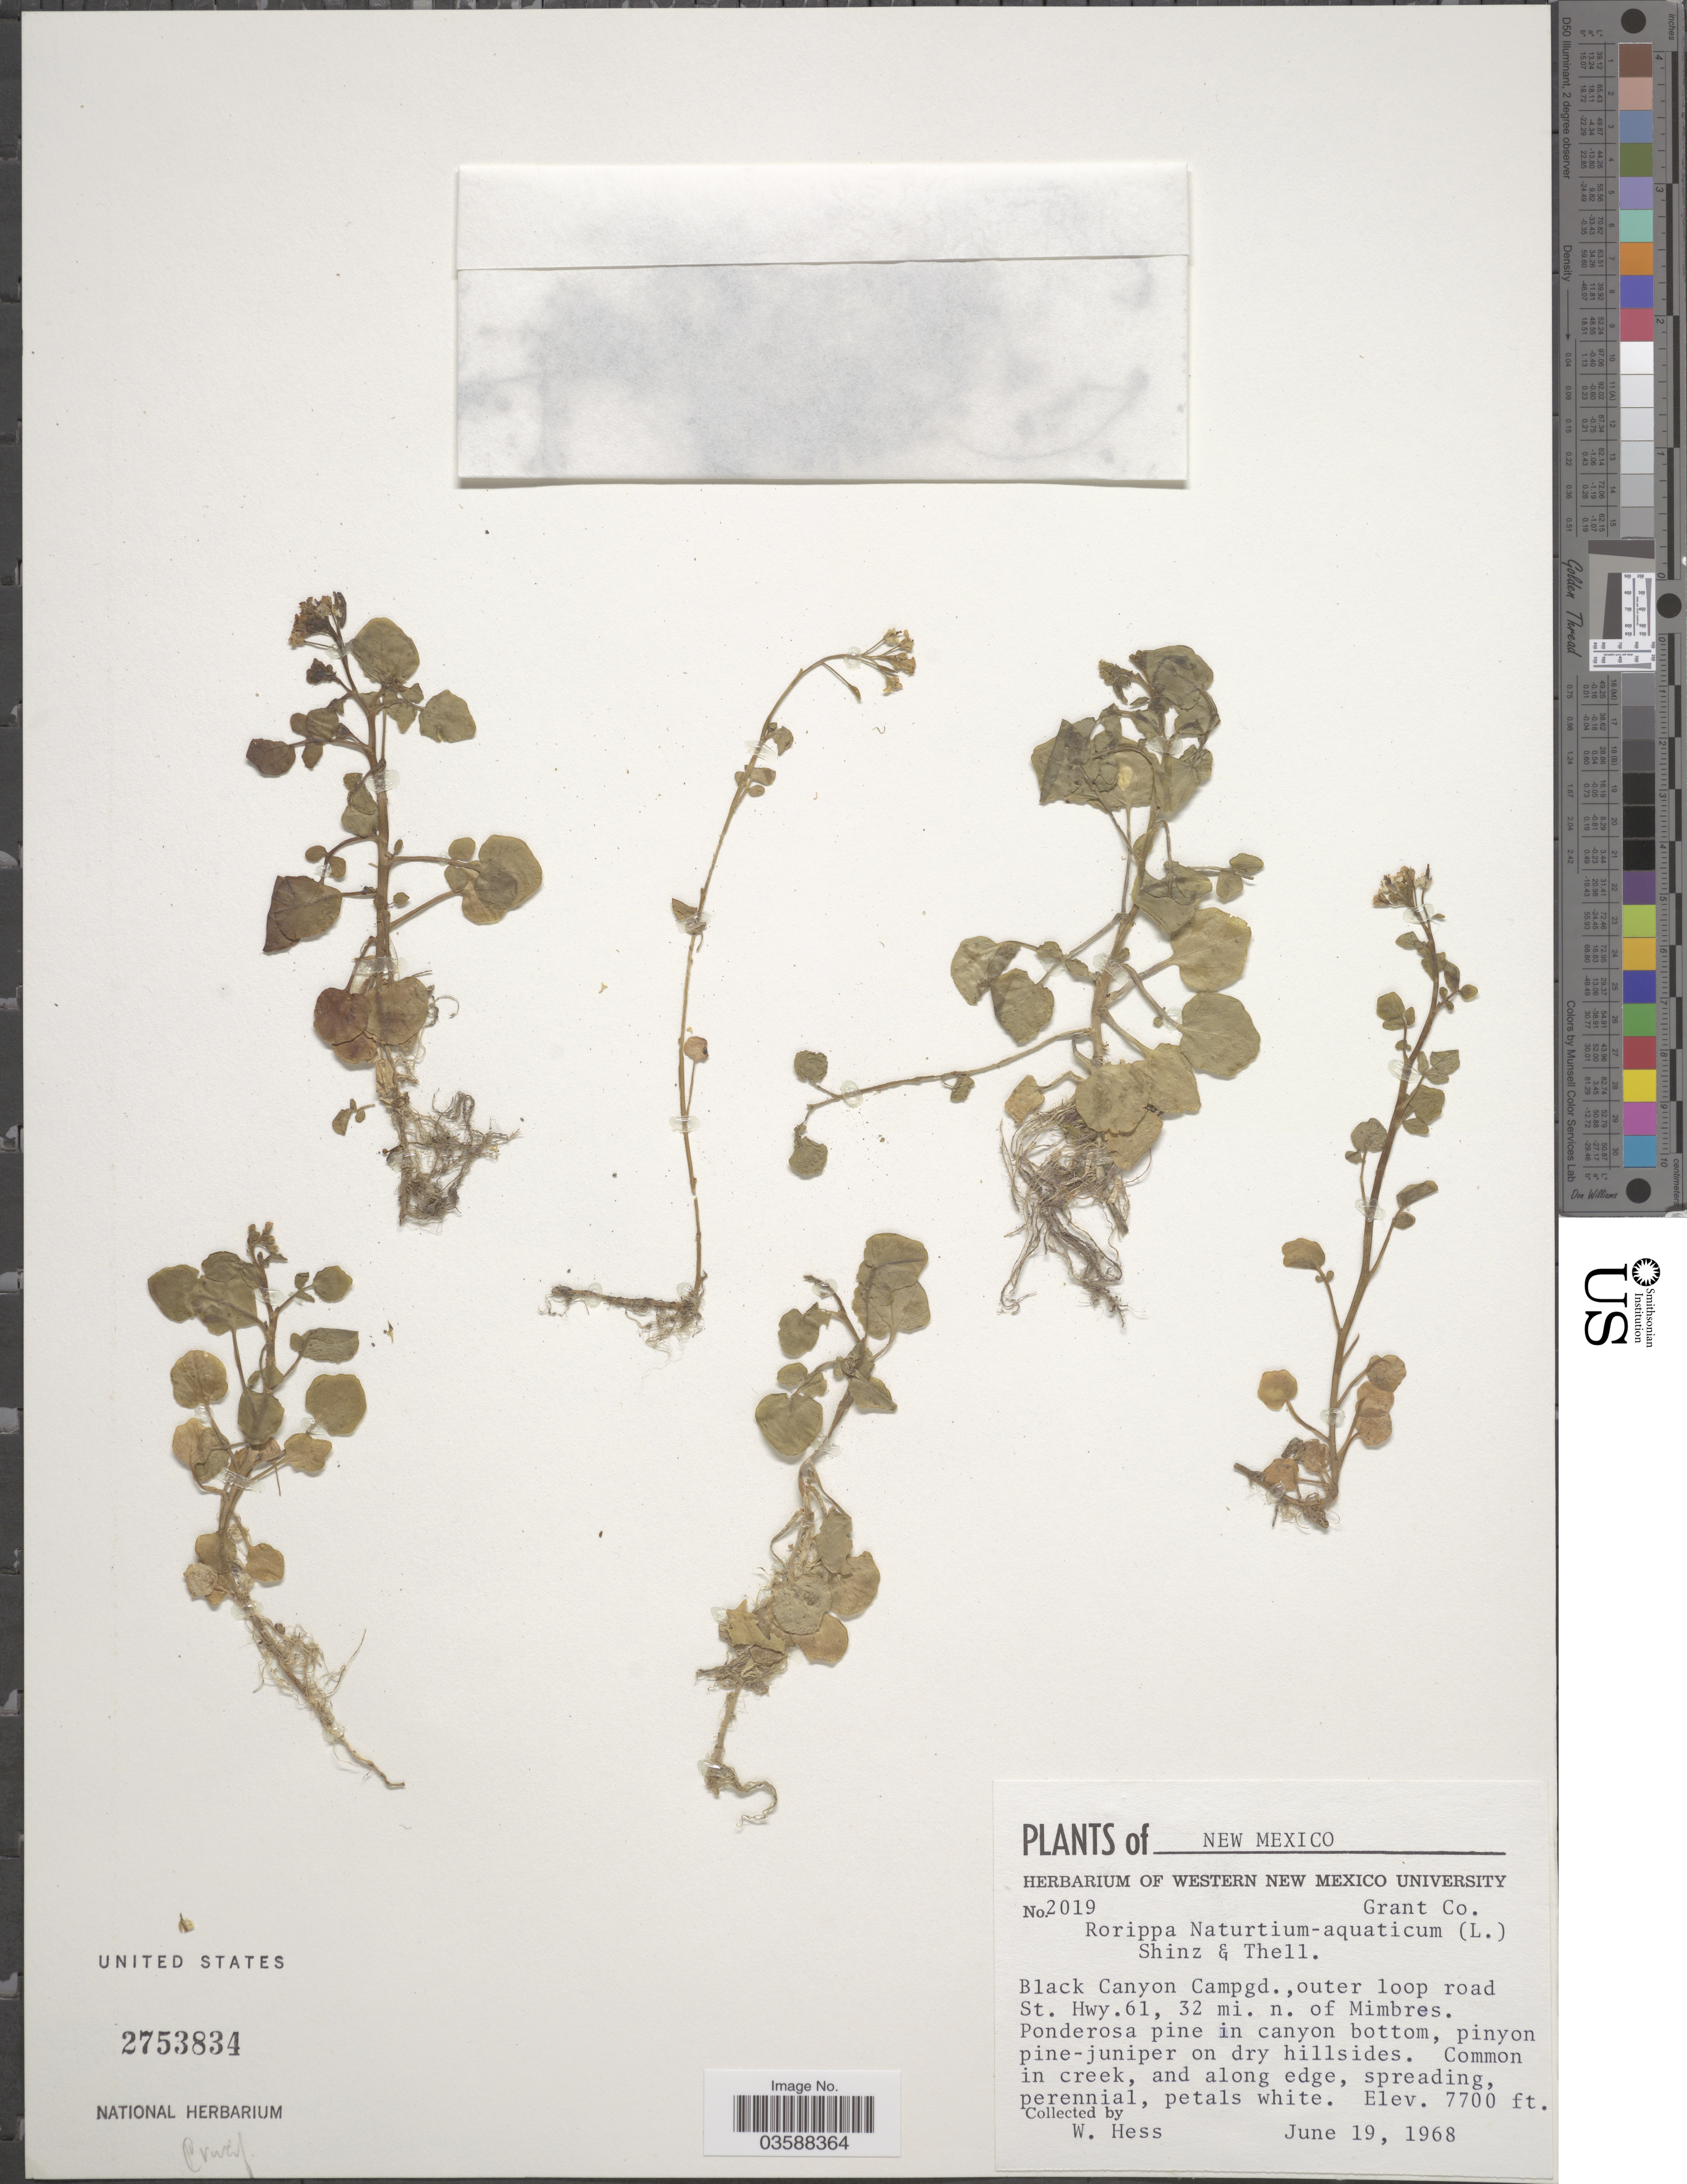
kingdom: Plantae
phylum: Tracheophyta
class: Magnoliopsida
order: Brassicales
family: Brassicaceae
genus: Nasturtium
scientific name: Nasturtium officinale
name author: R. Br.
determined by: Strong, M. T., (US), Smithsonian Institution - National Museum of Natural History (UNITED STATES)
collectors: W. Hess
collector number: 2019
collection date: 1968-06-19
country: United States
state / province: New Mexico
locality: Black Canyon Campgd., outer loop road St. Hwy. 61, 32 mi. n. of Mimbress.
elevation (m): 2347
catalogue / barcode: US 2753834